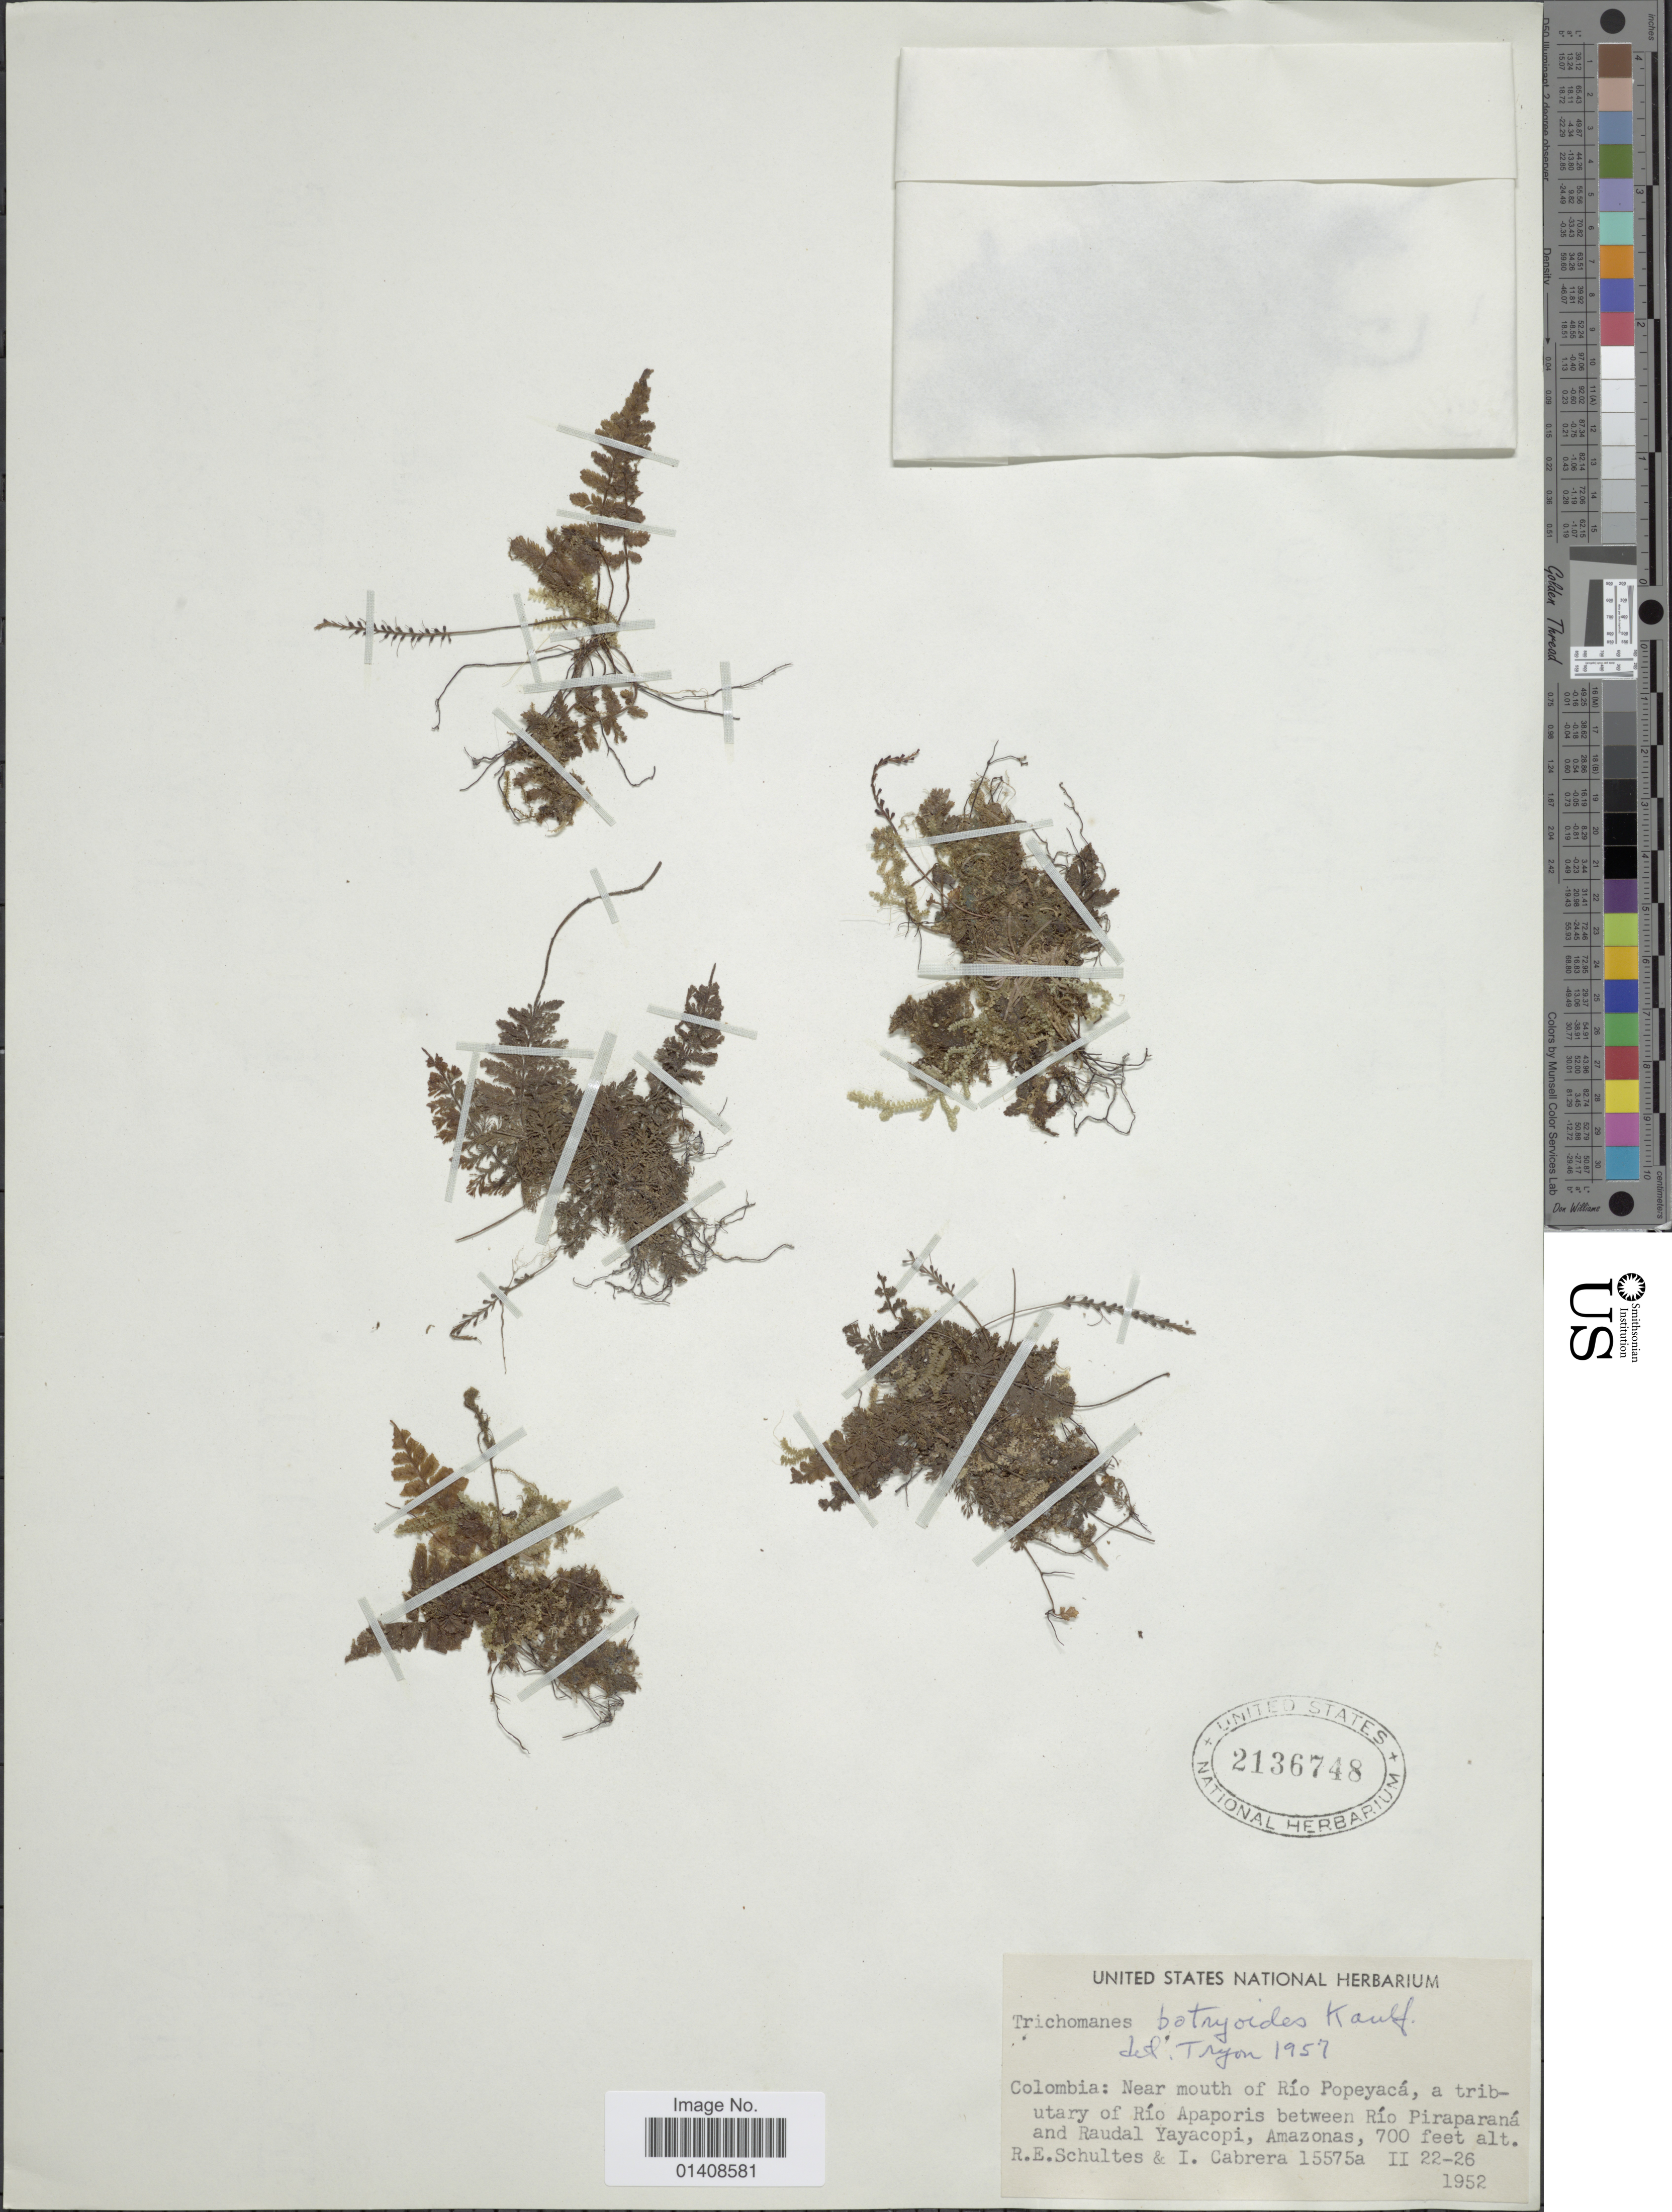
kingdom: Plantae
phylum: Tracheophyta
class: Polypodiopsida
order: Hymenophyllales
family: Hymenophyllaceae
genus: Trichomanes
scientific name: Trichomanes botryoides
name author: Kaulf.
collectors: R. E. Schultes & I. Cabrera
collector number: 15575a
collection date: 1952-02-22/1952-02-26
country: Colombia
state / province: Amazônas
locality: Near mouth of Rio Popeyaca, a tributary of Rio Apaporis nbetween Rio Piraparana and Raudal Yayacopi, Amazonas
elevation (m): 213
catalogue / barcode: US 2136748